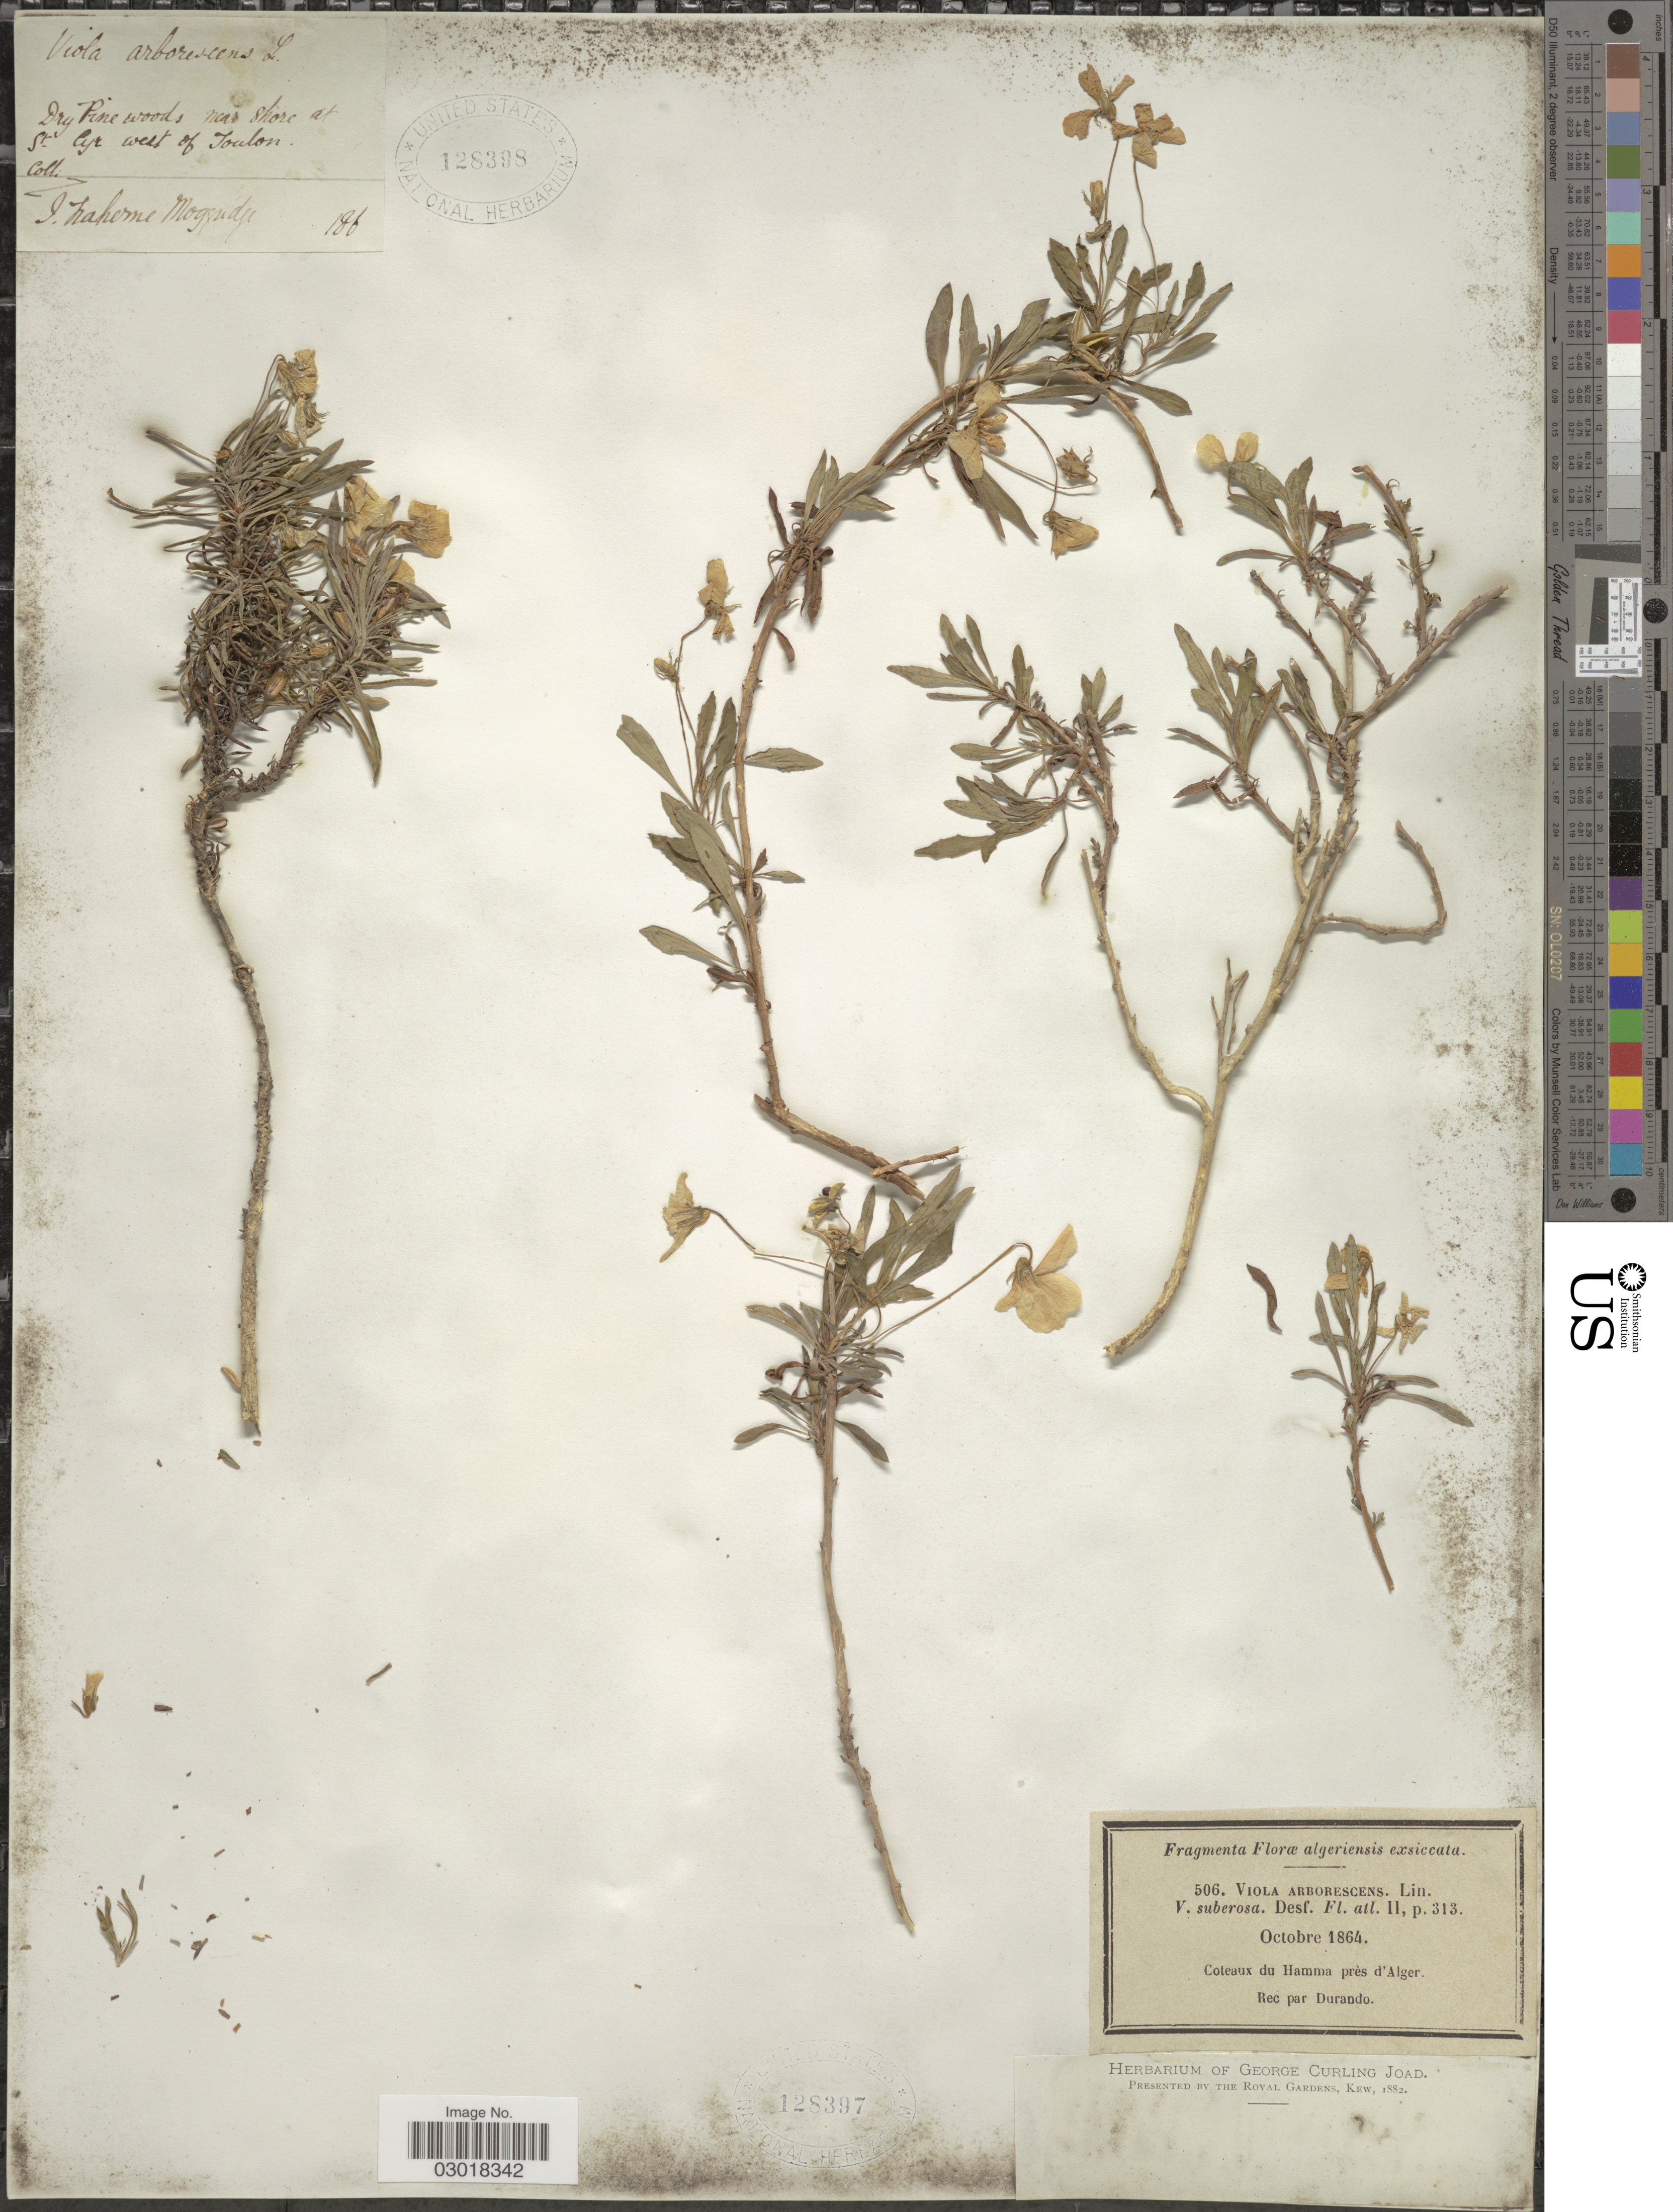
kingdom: Plantae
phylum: Tracheophyta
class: Magnoliopsida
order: Malpighiales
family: Violaceae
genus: Viola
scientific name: Viola arborescens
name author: L.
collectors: J. T. Moggridge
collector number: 186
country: France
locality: St Cyr. west of Toulon.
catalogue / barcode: US 128398-2